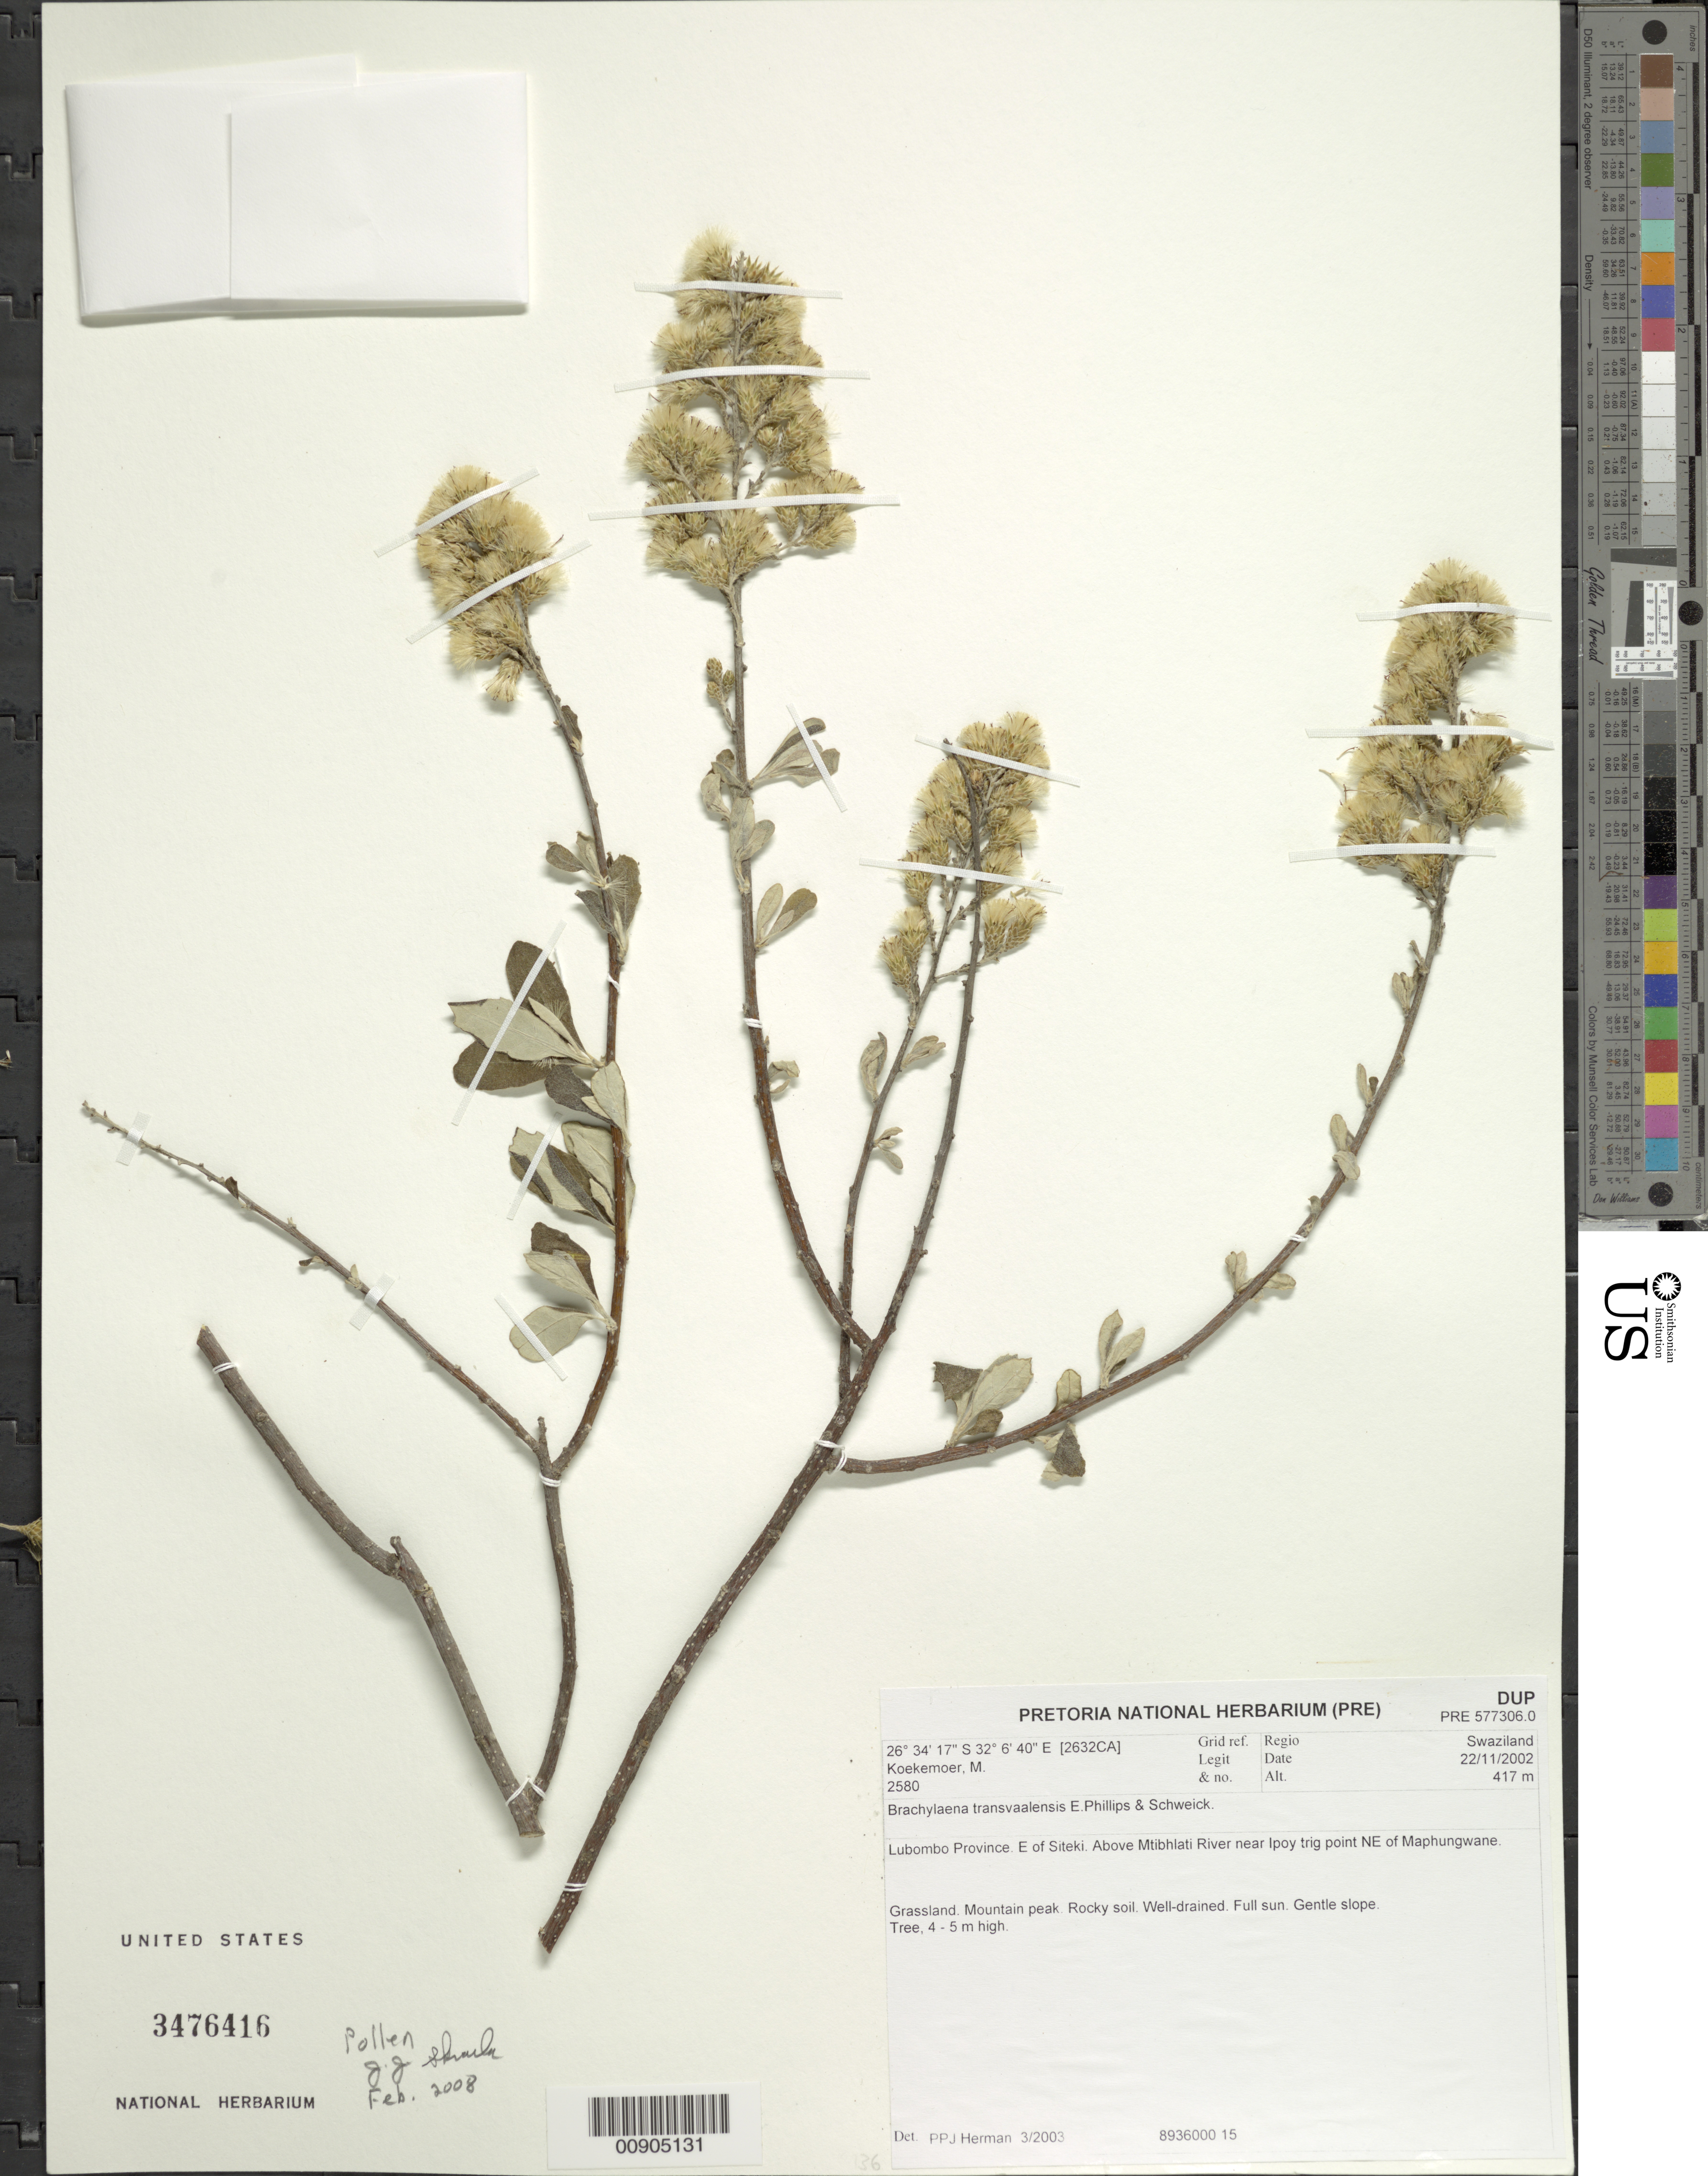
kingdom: Plantae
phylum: Tracheophyta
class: Magnoliopsida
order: Asterales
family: Asteraceae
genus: Brachylaena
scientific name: Brachylaena transvaalensis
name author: E. Phillips & Schweick.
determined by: Herman, P. P. J.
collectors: M. Koekemoer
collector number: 2580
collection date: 2002-11-22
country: Eswatini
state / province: Lubombo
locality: E of Siteki, above Mtibhlati River, near Ipoye trig point, NE of Maphungwane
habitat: Grassland, mountain peak, rocky soil, well-drained, full sun, gentle slope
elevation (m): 417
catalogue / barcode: US 3476416